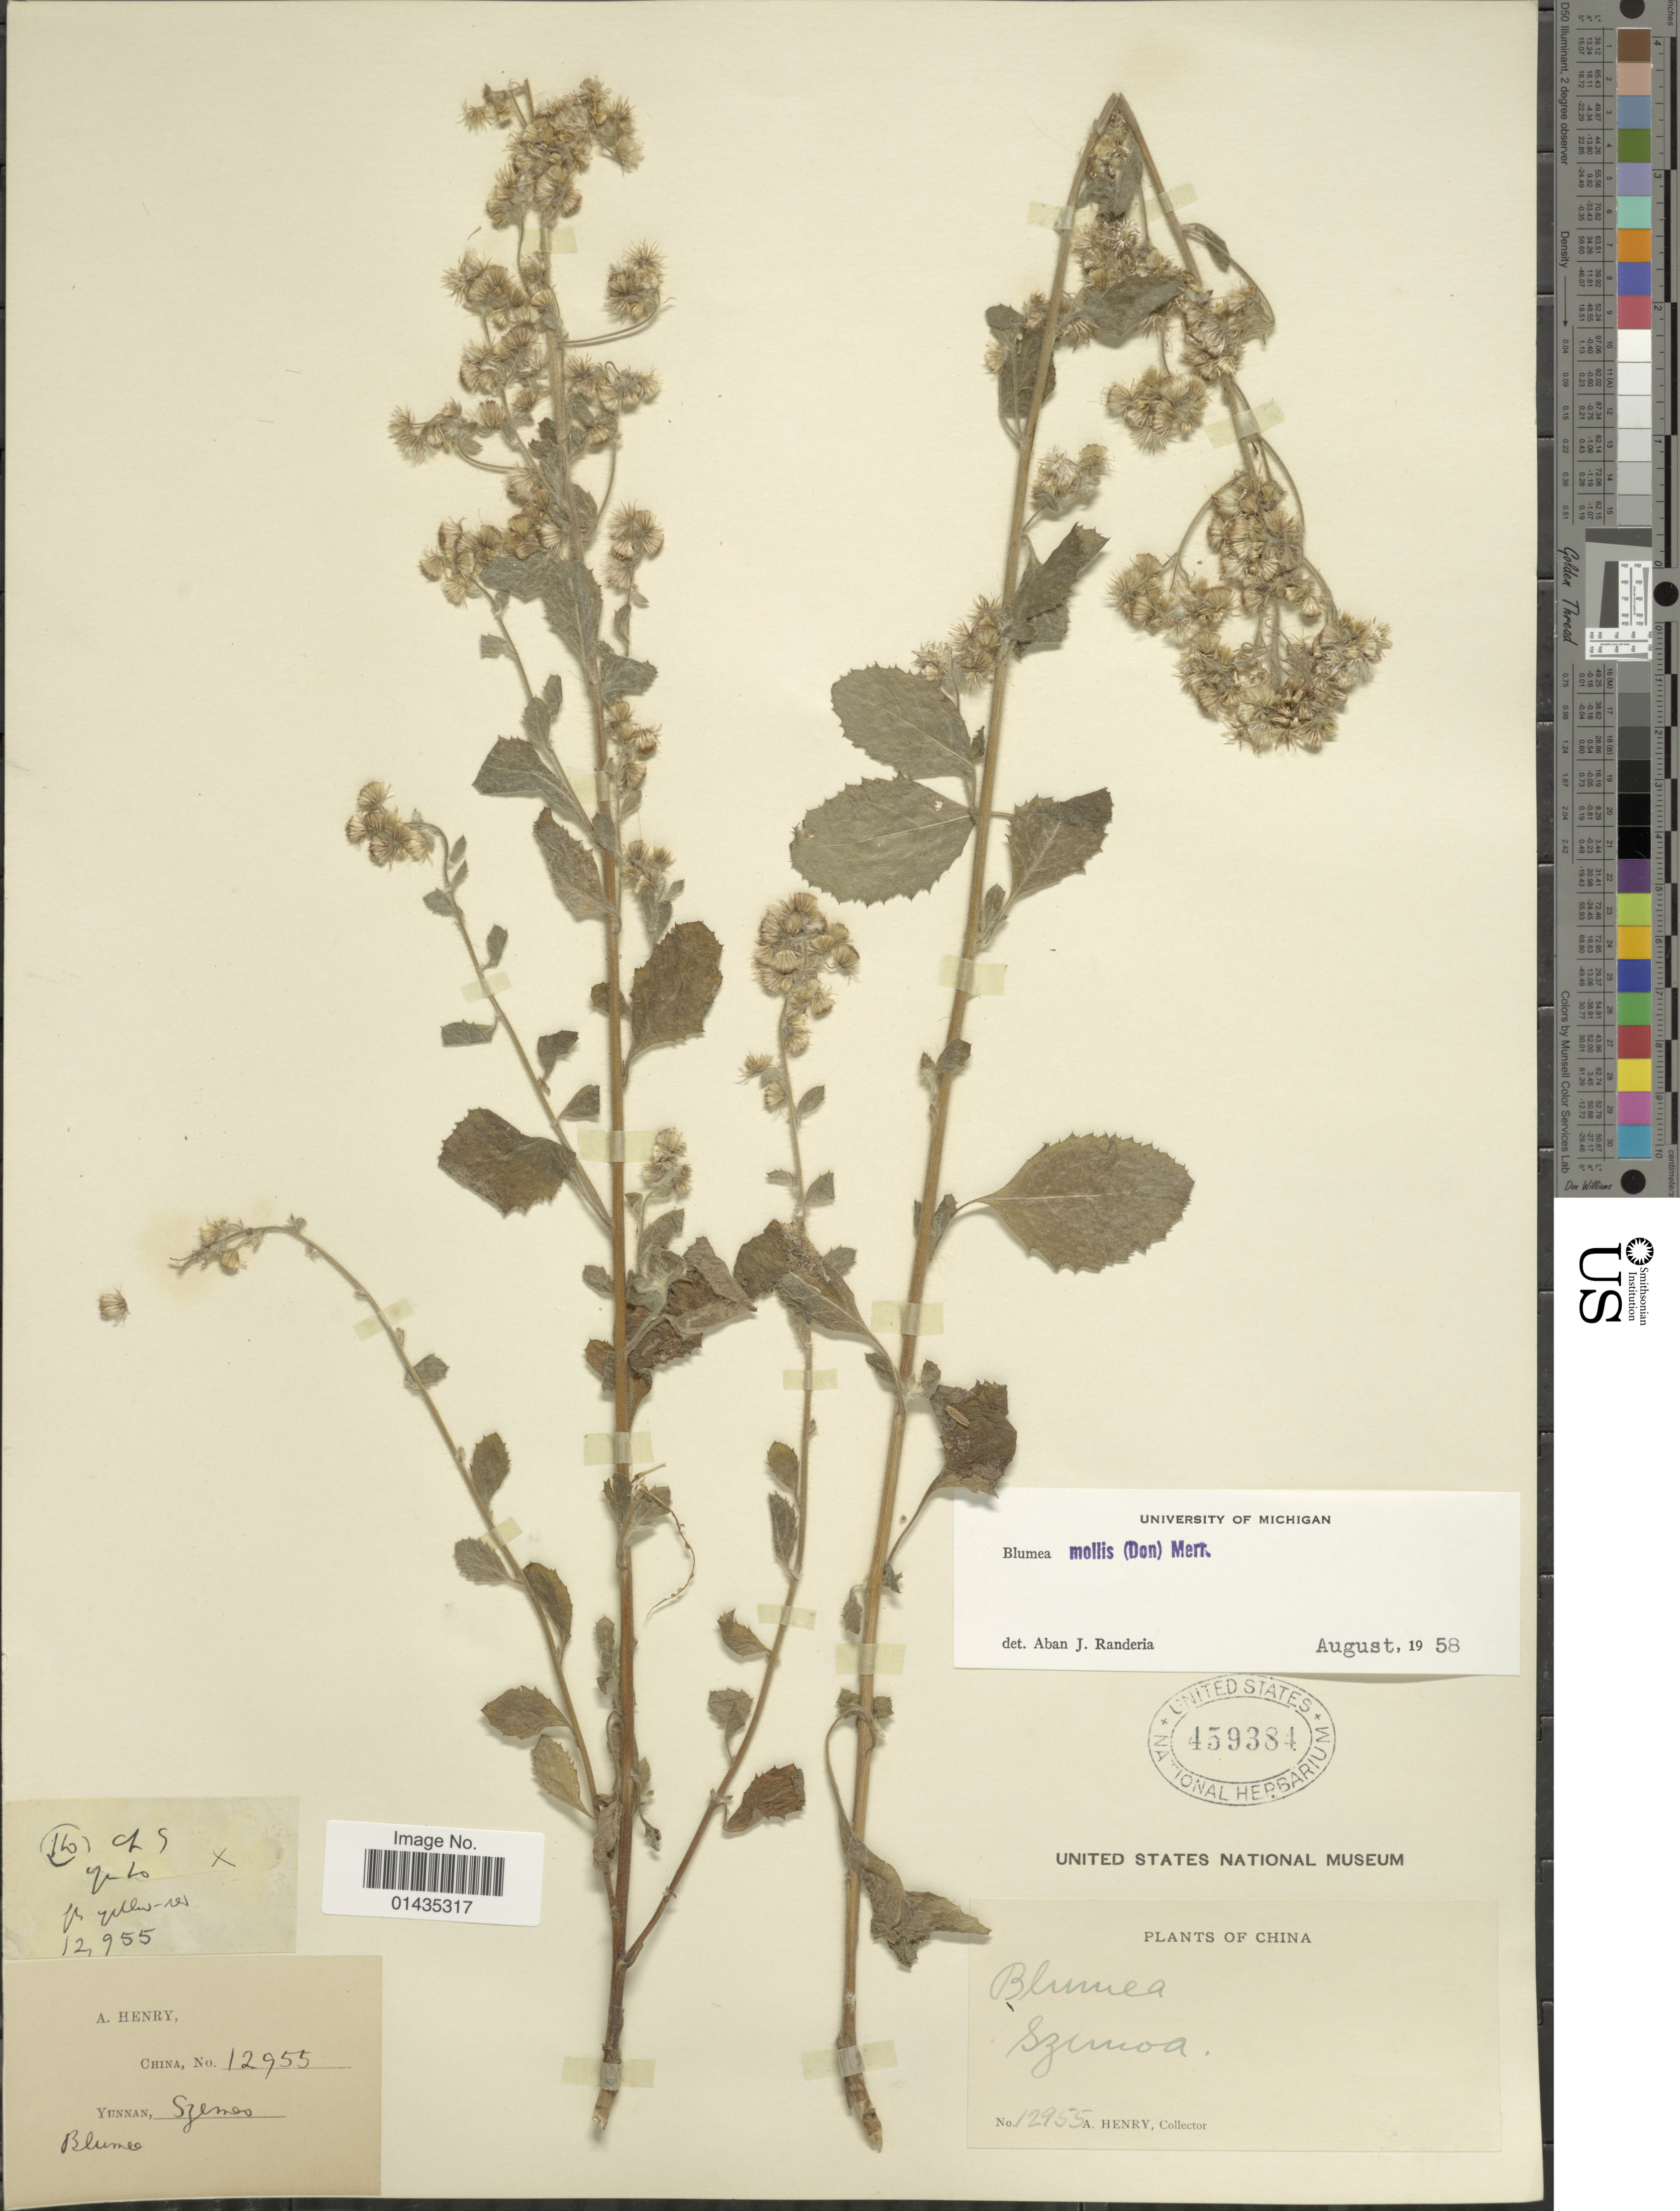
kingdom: Plantae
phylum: Tracheophyta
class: Magnoliopsida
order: Asterales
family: Asteraceae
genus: Blumea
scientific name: Blumea mollis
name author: (D. Don) Merr.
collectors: A. Henry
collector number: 12955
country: China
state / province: Yunnan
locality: Szemoa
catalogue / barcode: US 459384